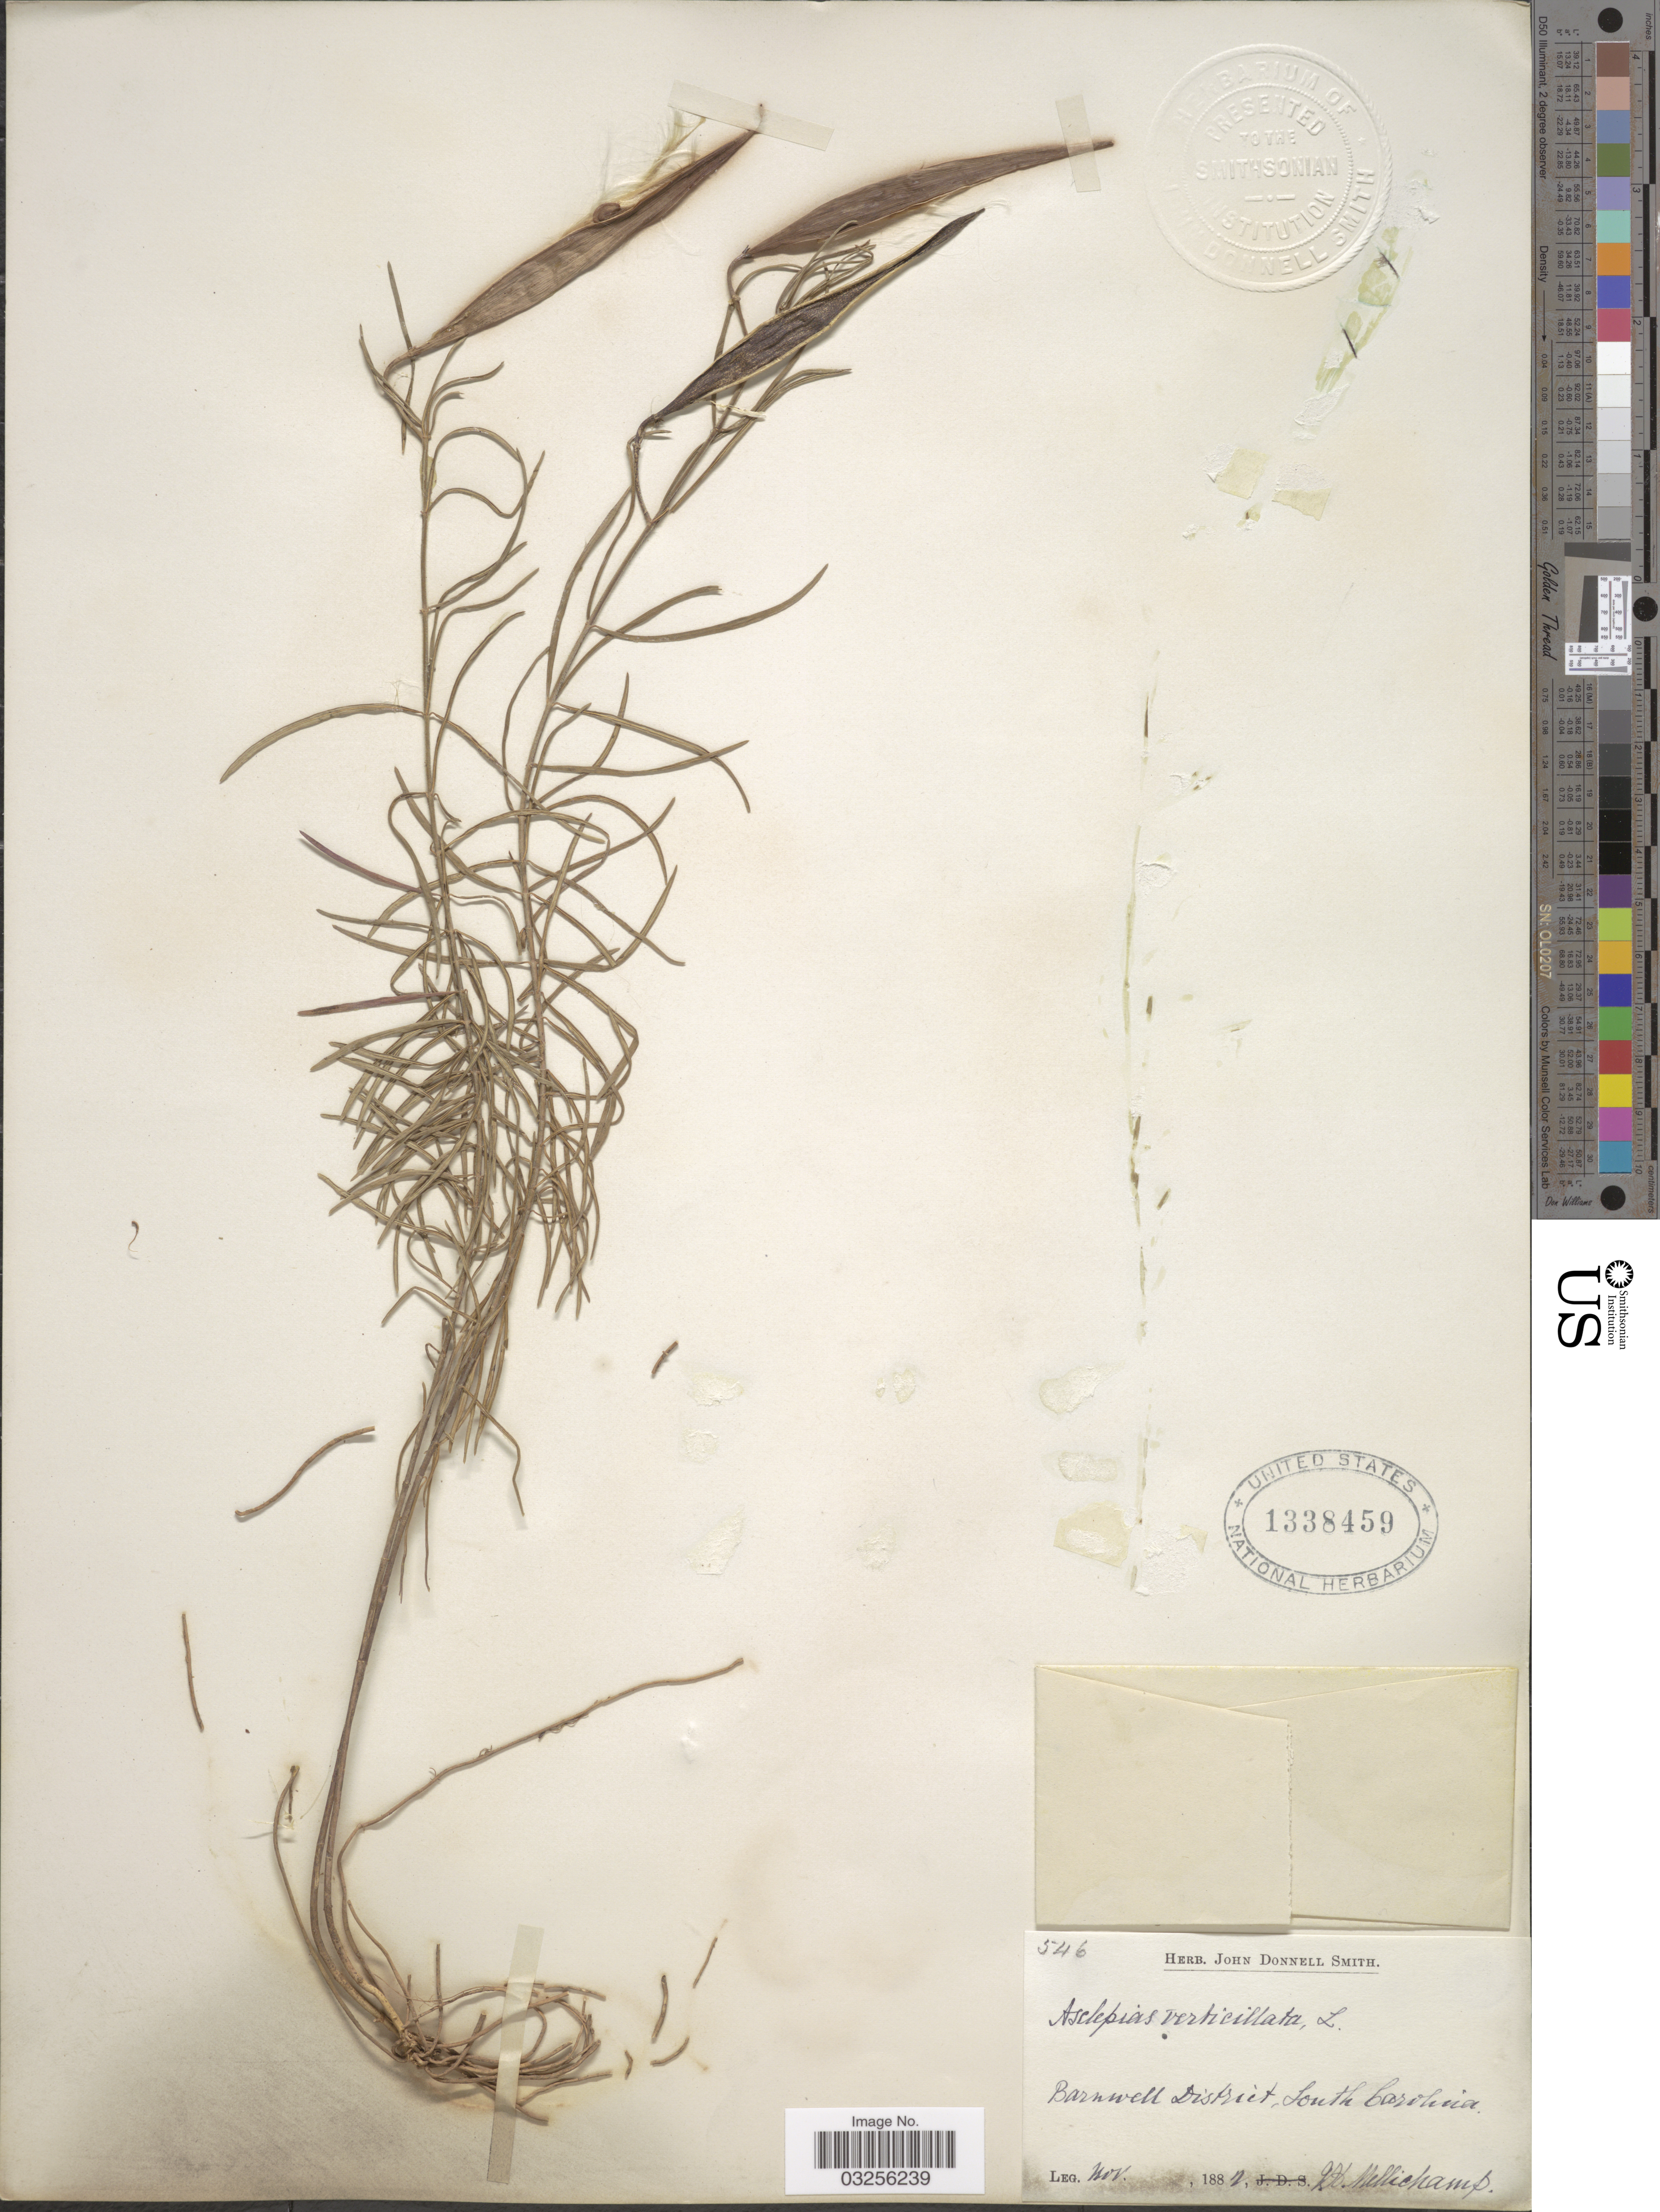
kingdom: Plantae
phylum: Tracheophyta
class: Magnoliopsida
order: Gentianales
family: Apocynaceae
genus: Asclepias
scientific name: Asclepias verticillata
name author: L.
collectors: J. H. Mellichamp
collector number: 546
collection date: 1882-11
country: United States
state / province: South Carolina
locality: Barnwell District.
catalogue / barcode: US 1338459